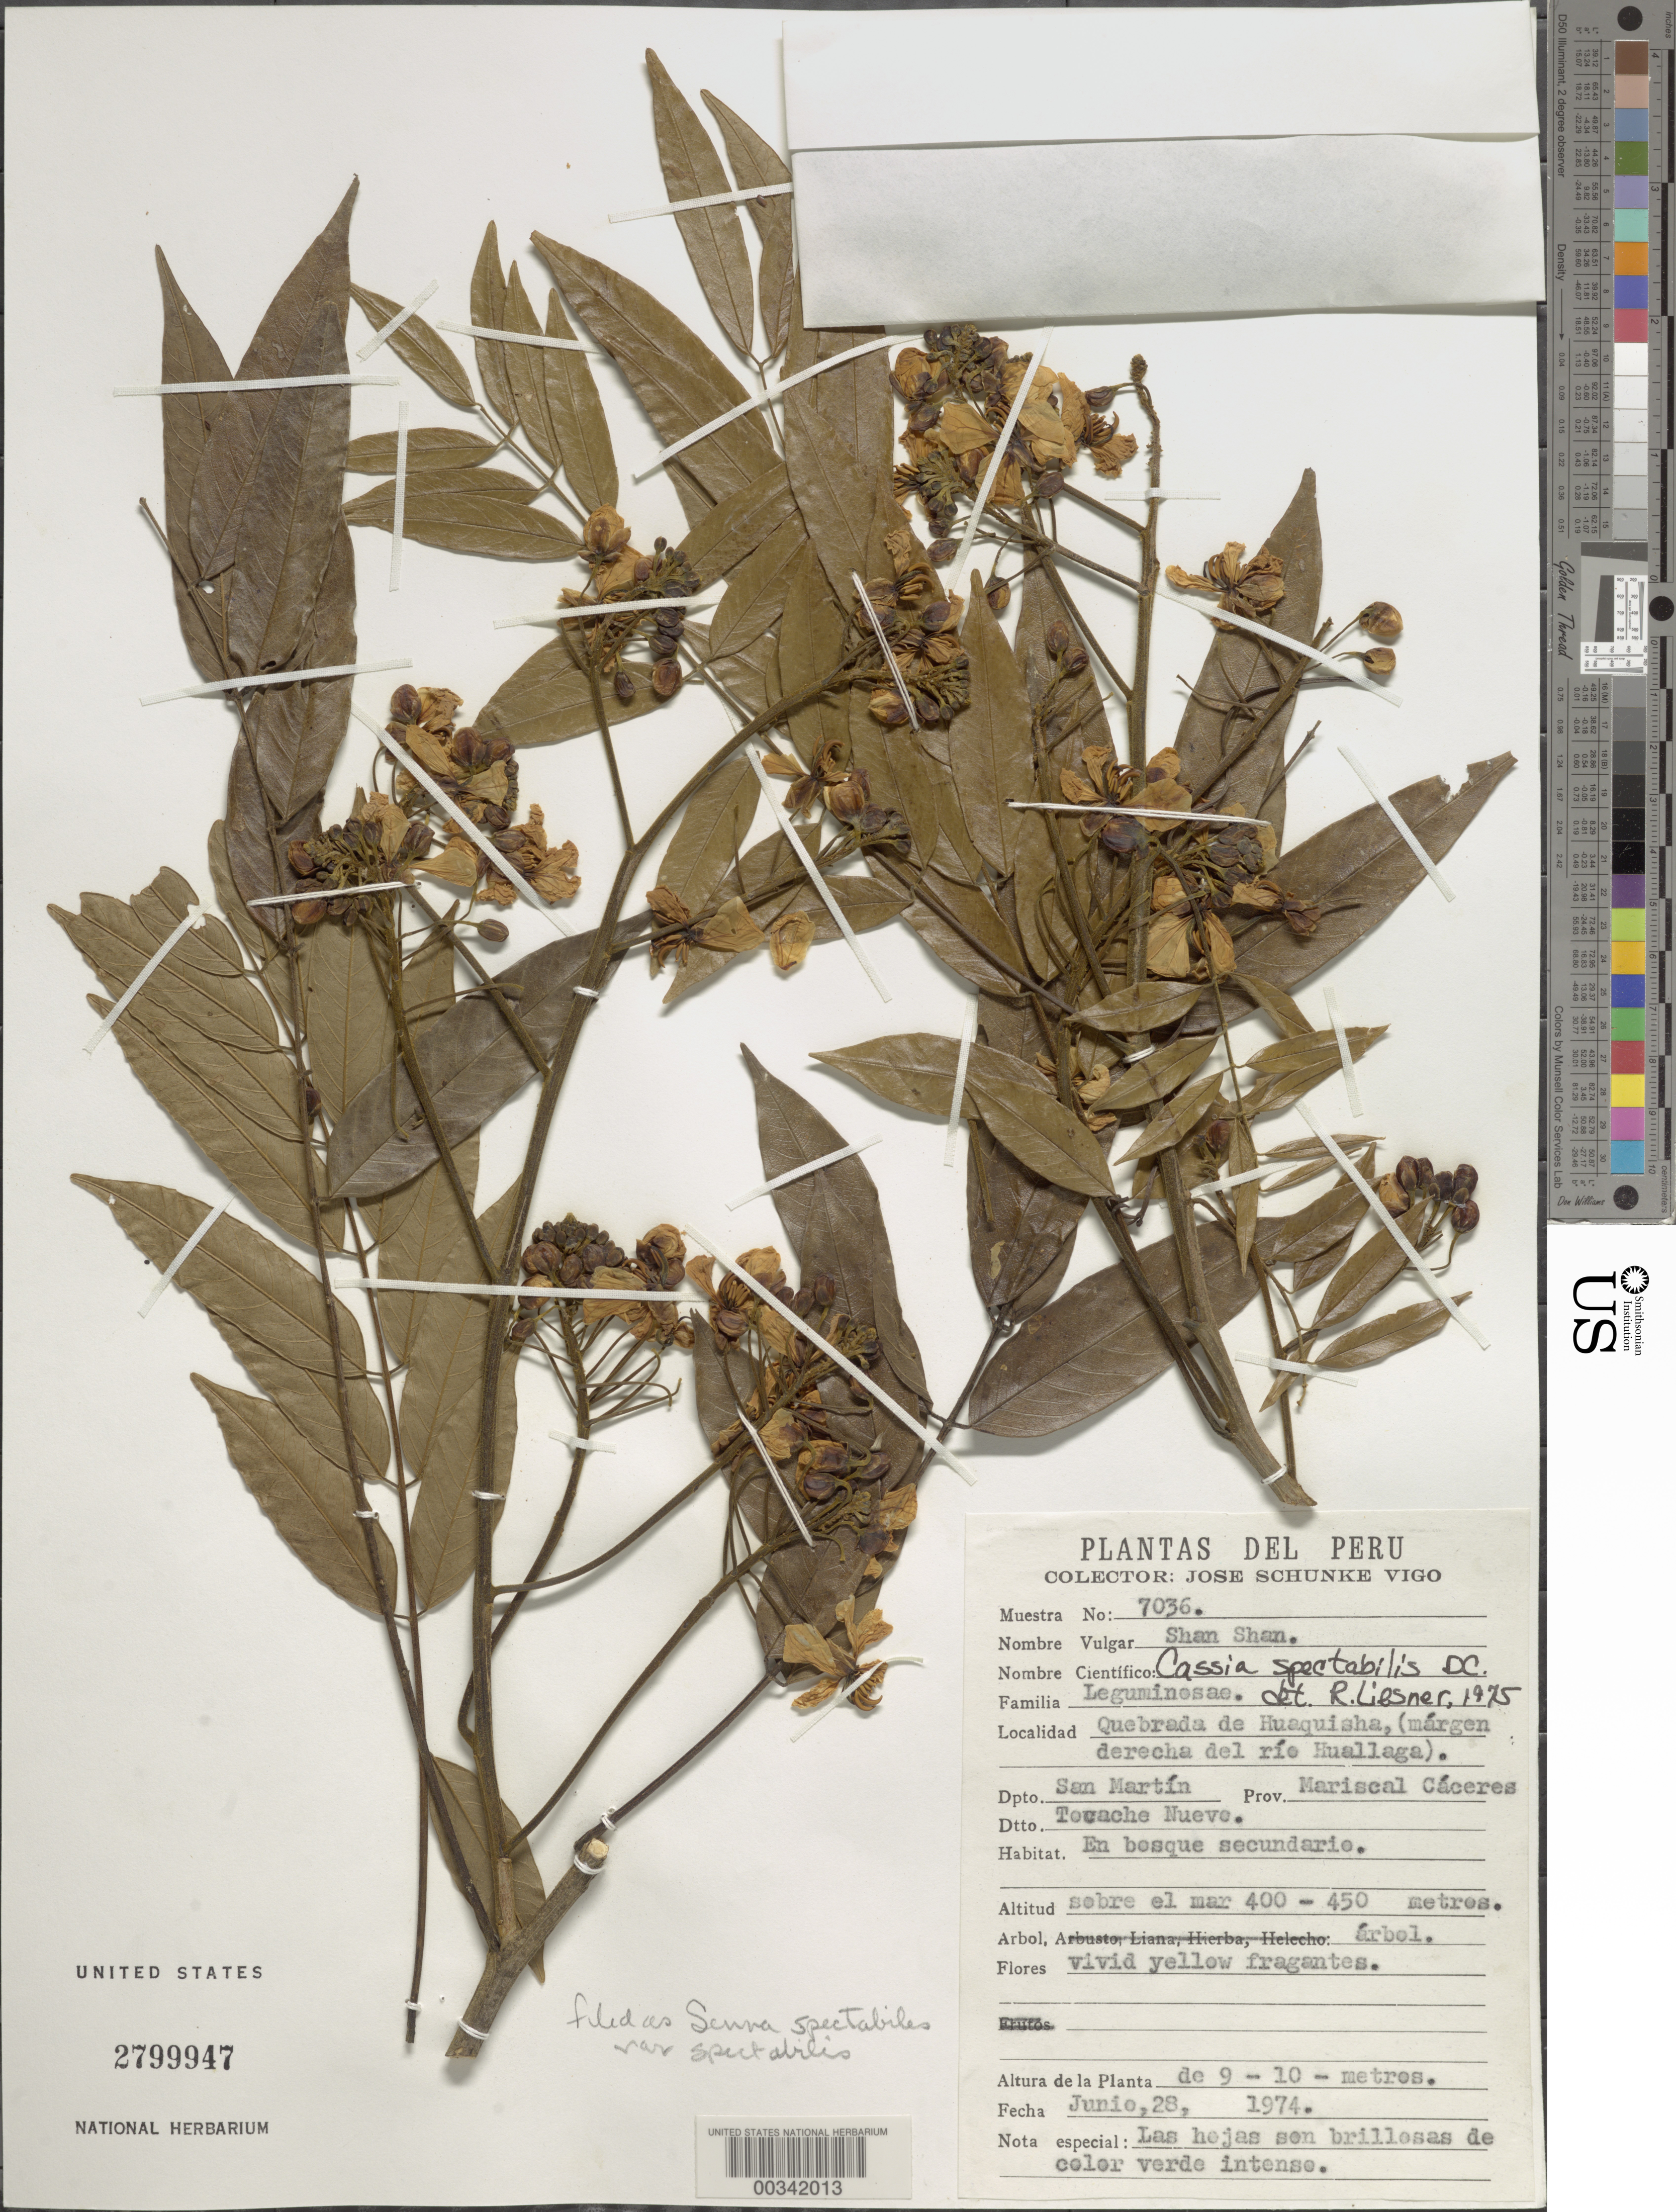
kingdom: Plantae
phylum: Tracheophyta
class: Magnoliopsida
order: Fabales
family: Fabaceae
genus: Senna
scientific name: Senna spectabilis var. spectabilis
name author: (DC.) H.S. Irwin & Barneby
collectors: J. Schunke Vigo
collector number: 7036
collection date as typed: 28 Jun 1974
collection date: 1974-06-28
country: Peru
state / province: San Martín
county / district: Mariscal Cáceres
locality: Quebrada de huaquisha, margen derecha del rio huallaga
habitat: Bosque secundario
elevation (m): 400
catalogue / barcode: US 2799947